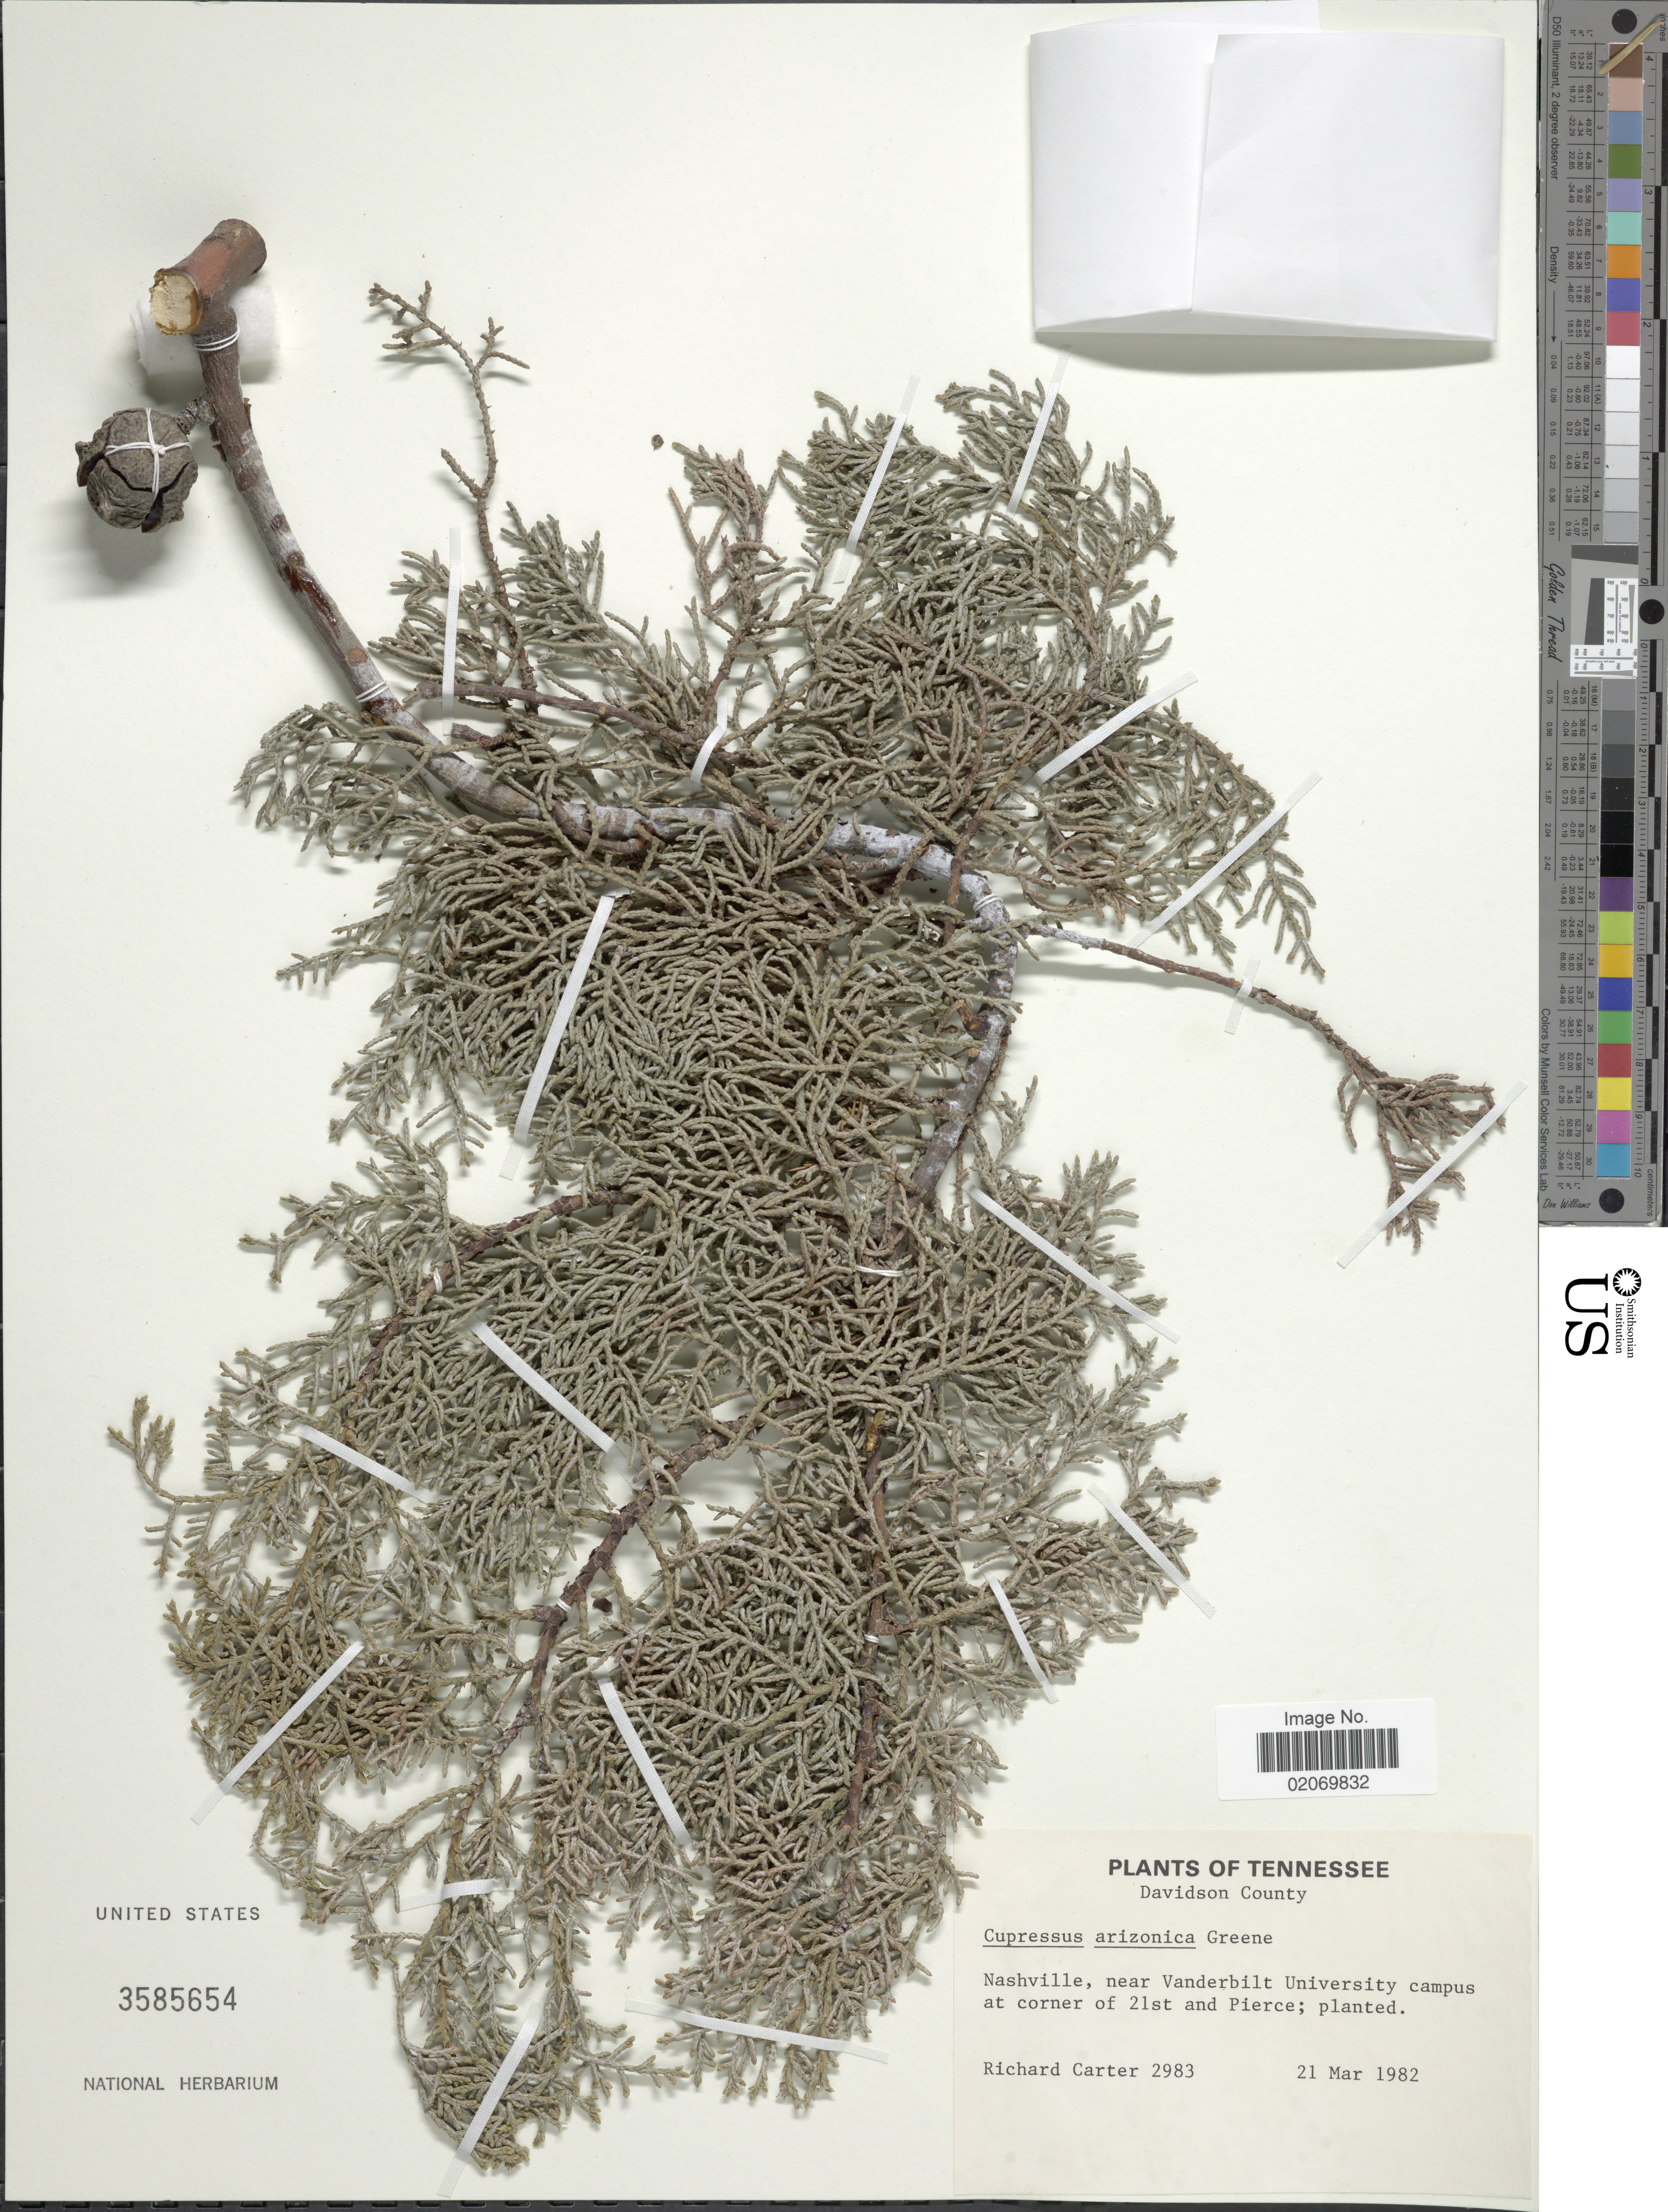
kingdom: Plantae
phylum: Tracheophyta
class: Pinopsida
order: Pinales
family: Cupressaceae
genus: Hesperocyparis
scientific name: Hesperocyparis arizonica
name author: (Greene) Bartel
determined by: (US) Smithsonian Institution - National Museum of Natural History - Department of Botany (UNITED STATES)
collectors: R. Carter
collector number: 2983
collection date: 1982-03-21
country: United States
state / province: Tennessee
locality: Davidson County, Nashville, near Vanderbilt University campus at corner of 21st and Pierce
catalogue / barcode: US 3585654